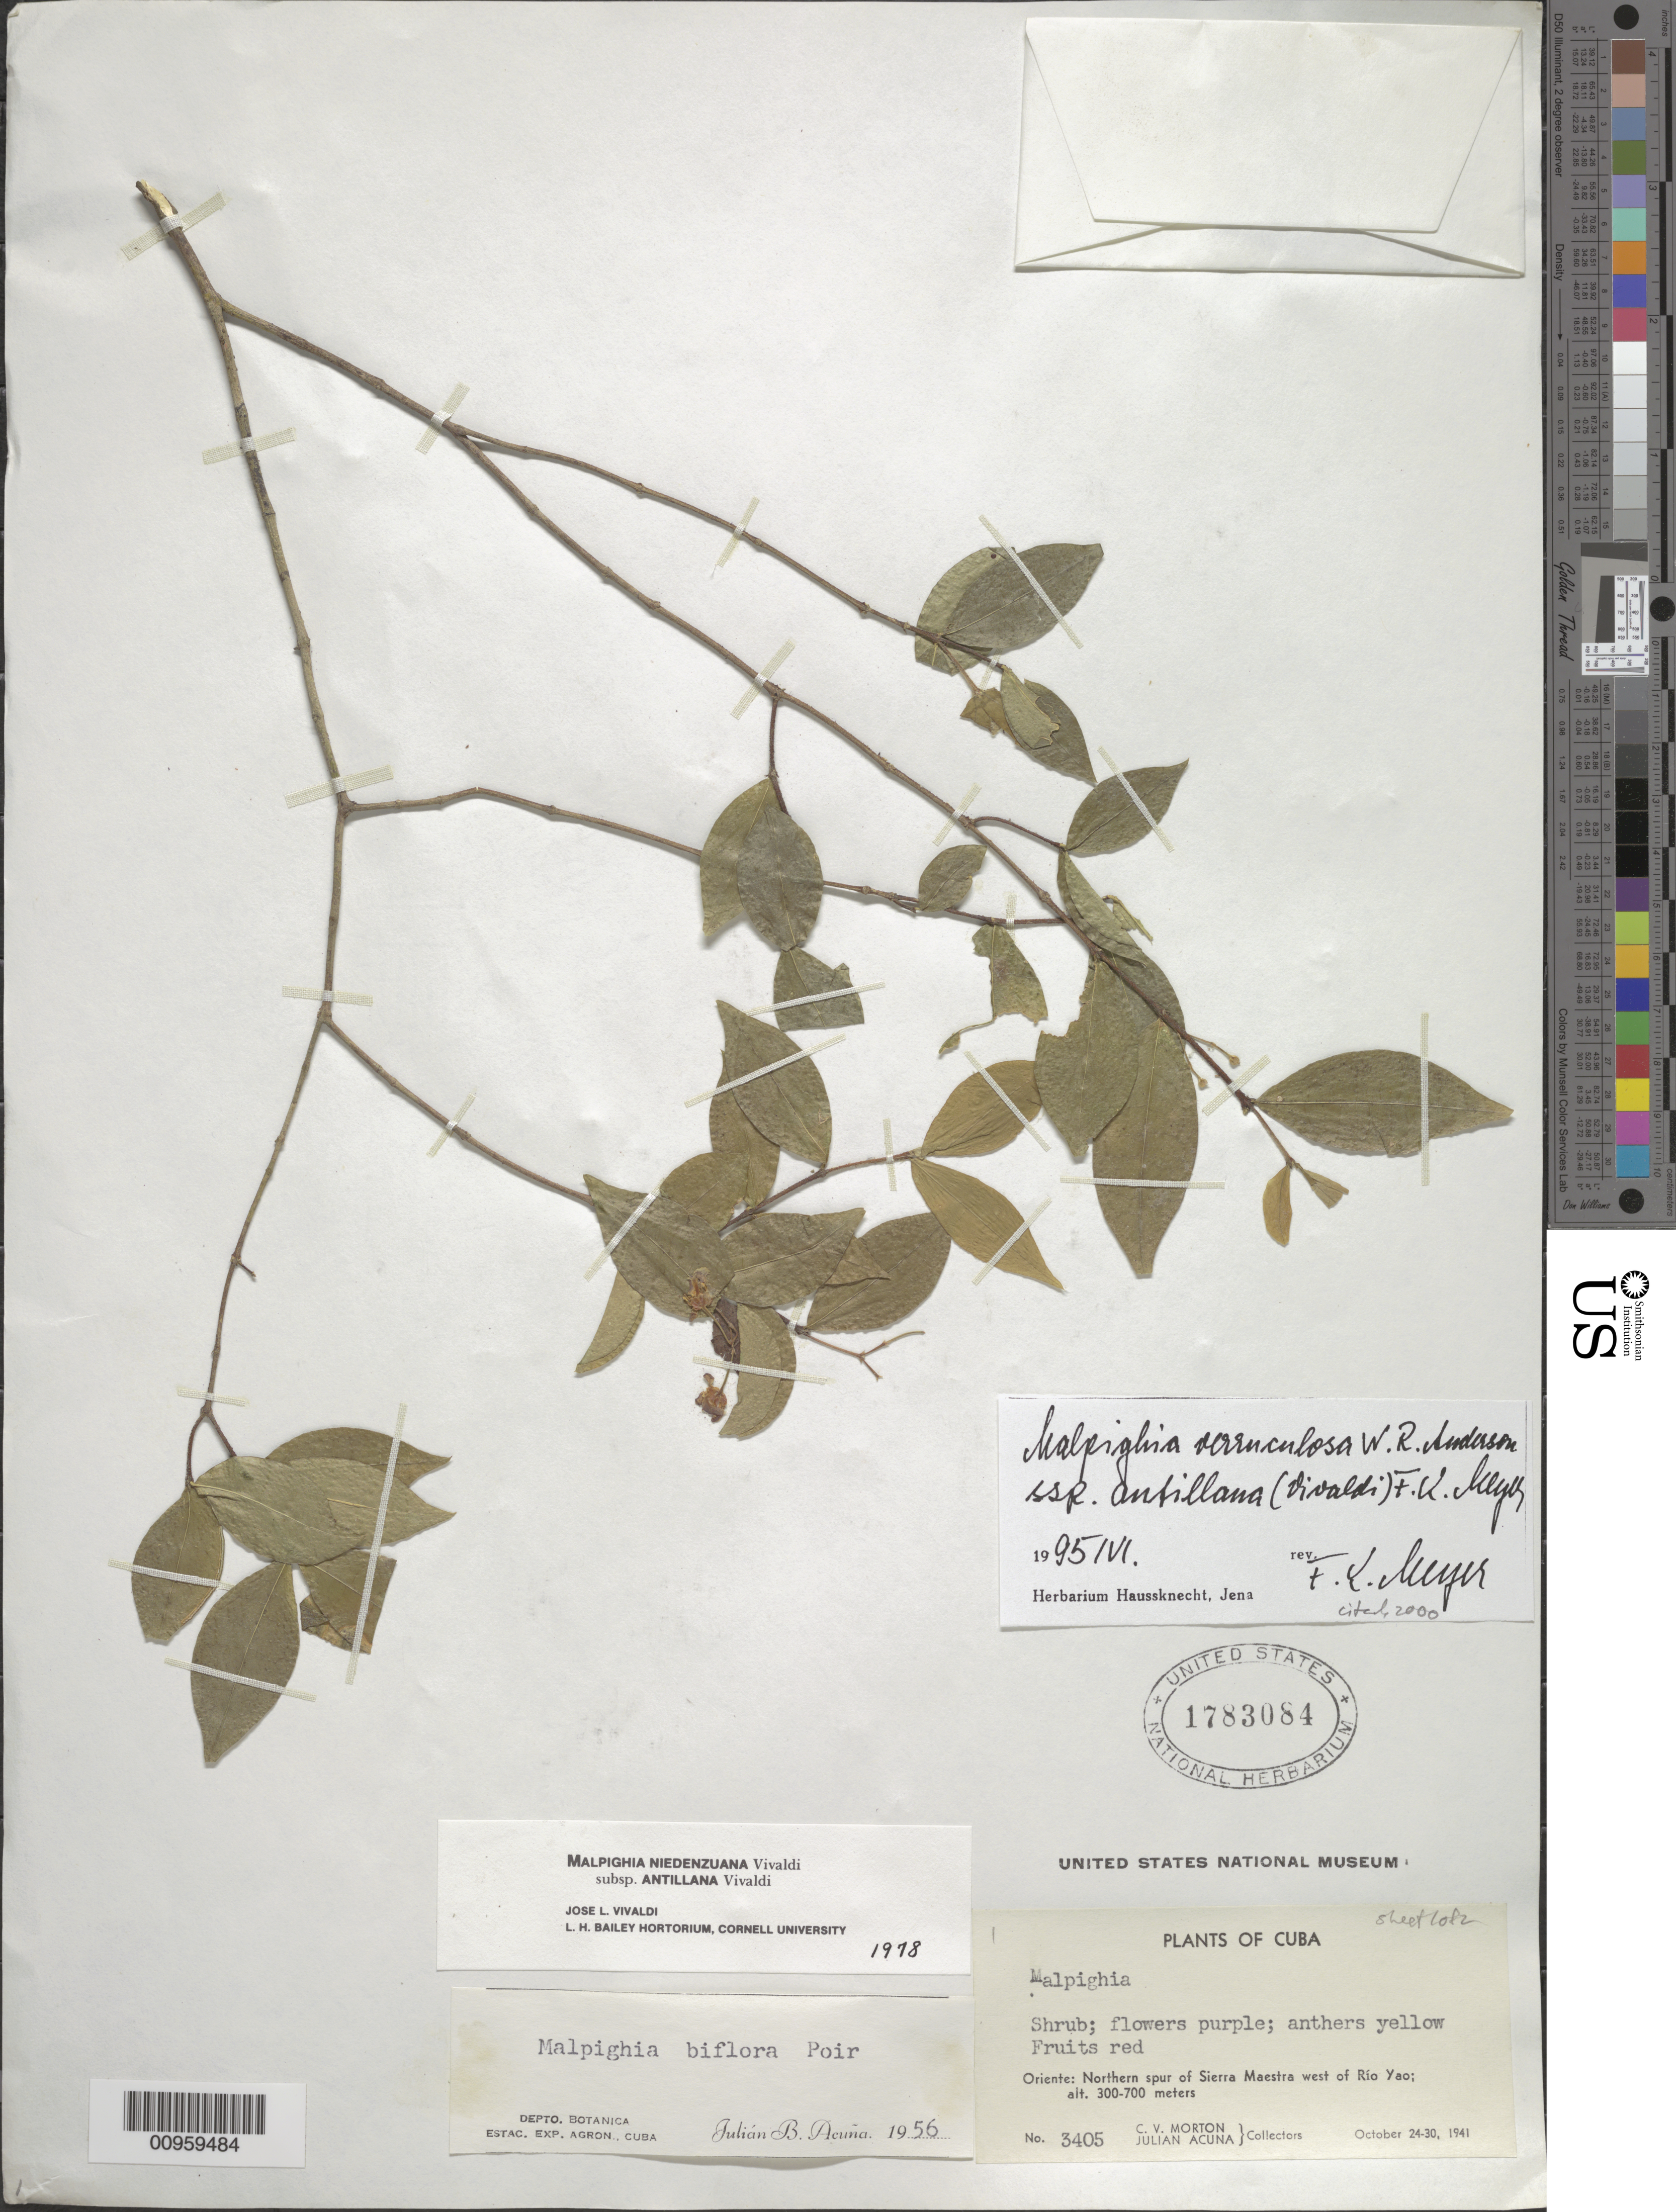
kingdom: Plantae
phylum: Tracheophyta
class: Magnoliopsida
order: Malpighiales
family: Malpighiaceae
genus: Malpighia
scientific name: Malpighia verruculosa subsp. antillana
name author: (Vivaldi) F.K. Mey.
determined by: Meyer, F. K.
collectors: C. V. Morton & J. Acuña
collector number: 3405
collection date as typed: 24 Oct 1941 to 30 Oct 1941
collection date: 1941-10-24/1941-10-30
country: Cuba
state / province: Oriente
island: Cuba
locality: Northern spur of Sierra Maestra, W of Río Yao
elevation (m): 300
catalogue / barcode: US 1783084